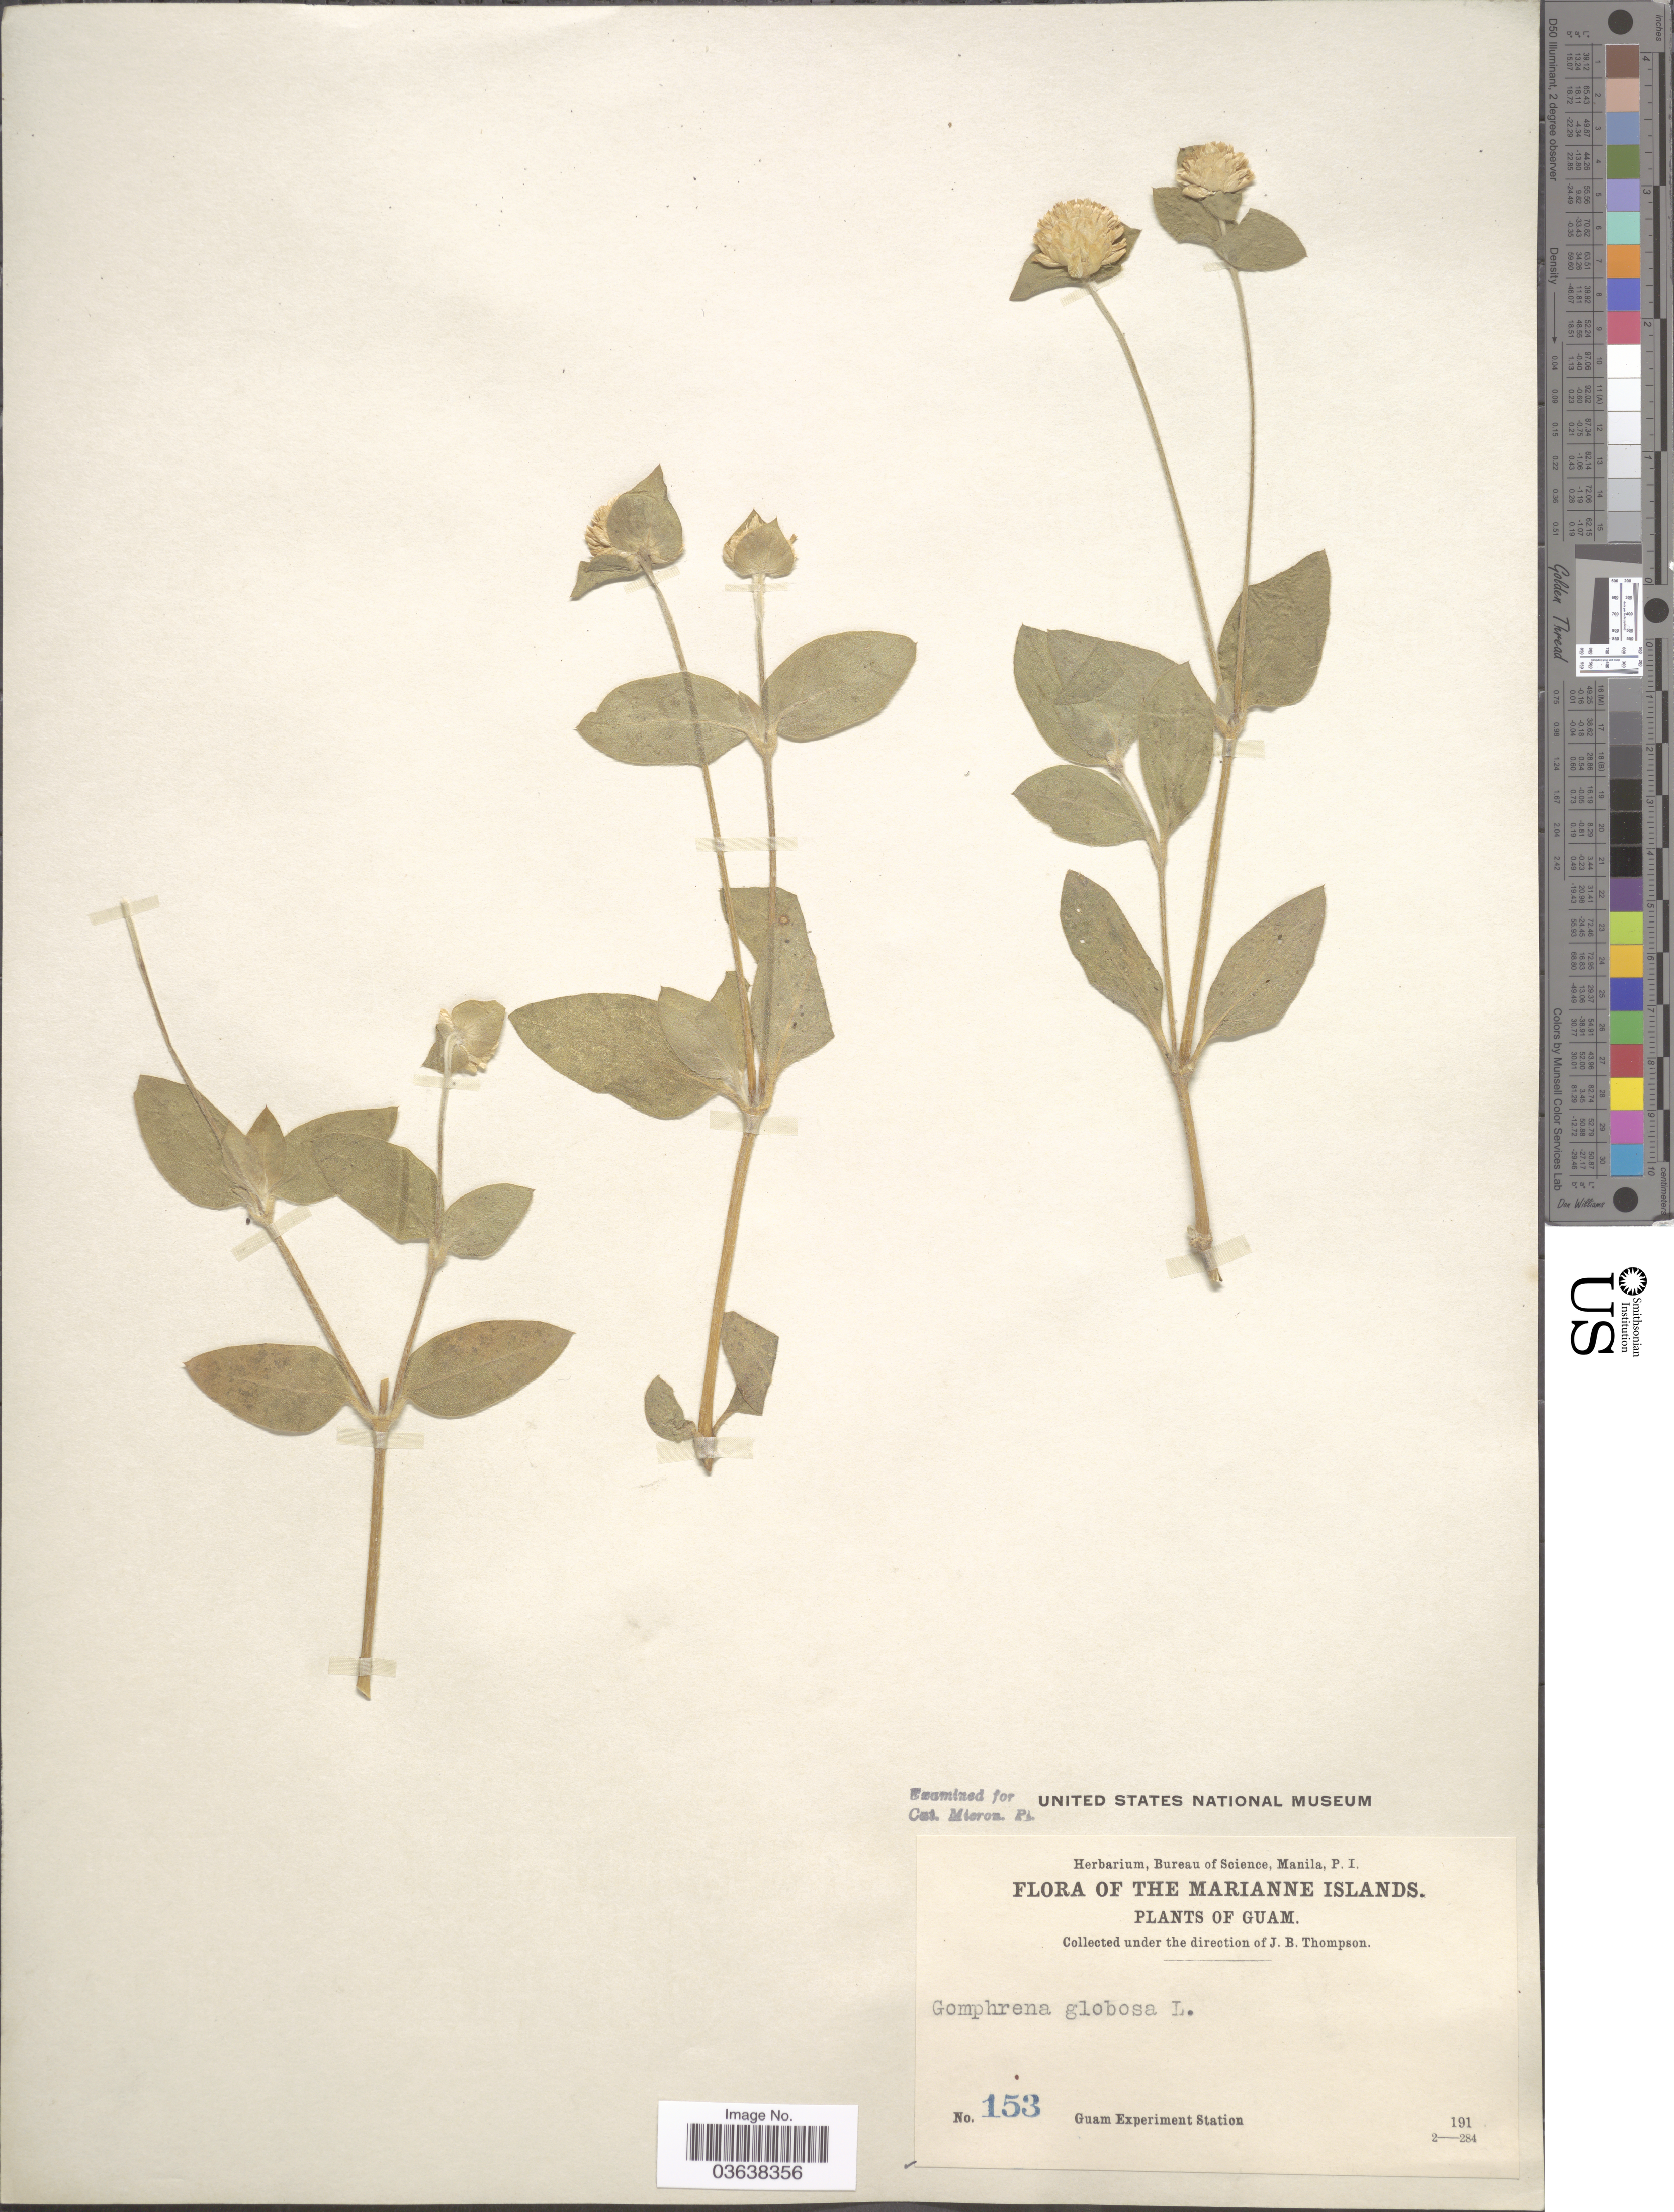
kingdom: Plantae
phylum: Tracheophyta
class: Magnoliopsida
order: Caryophyllales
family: Amaranthaceae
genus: Gomphrena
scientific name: Gomphrena globosa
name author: L.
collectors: Guam Exp. Sta.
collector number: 153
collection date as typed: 191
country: Guam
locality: The Marianne Islands.